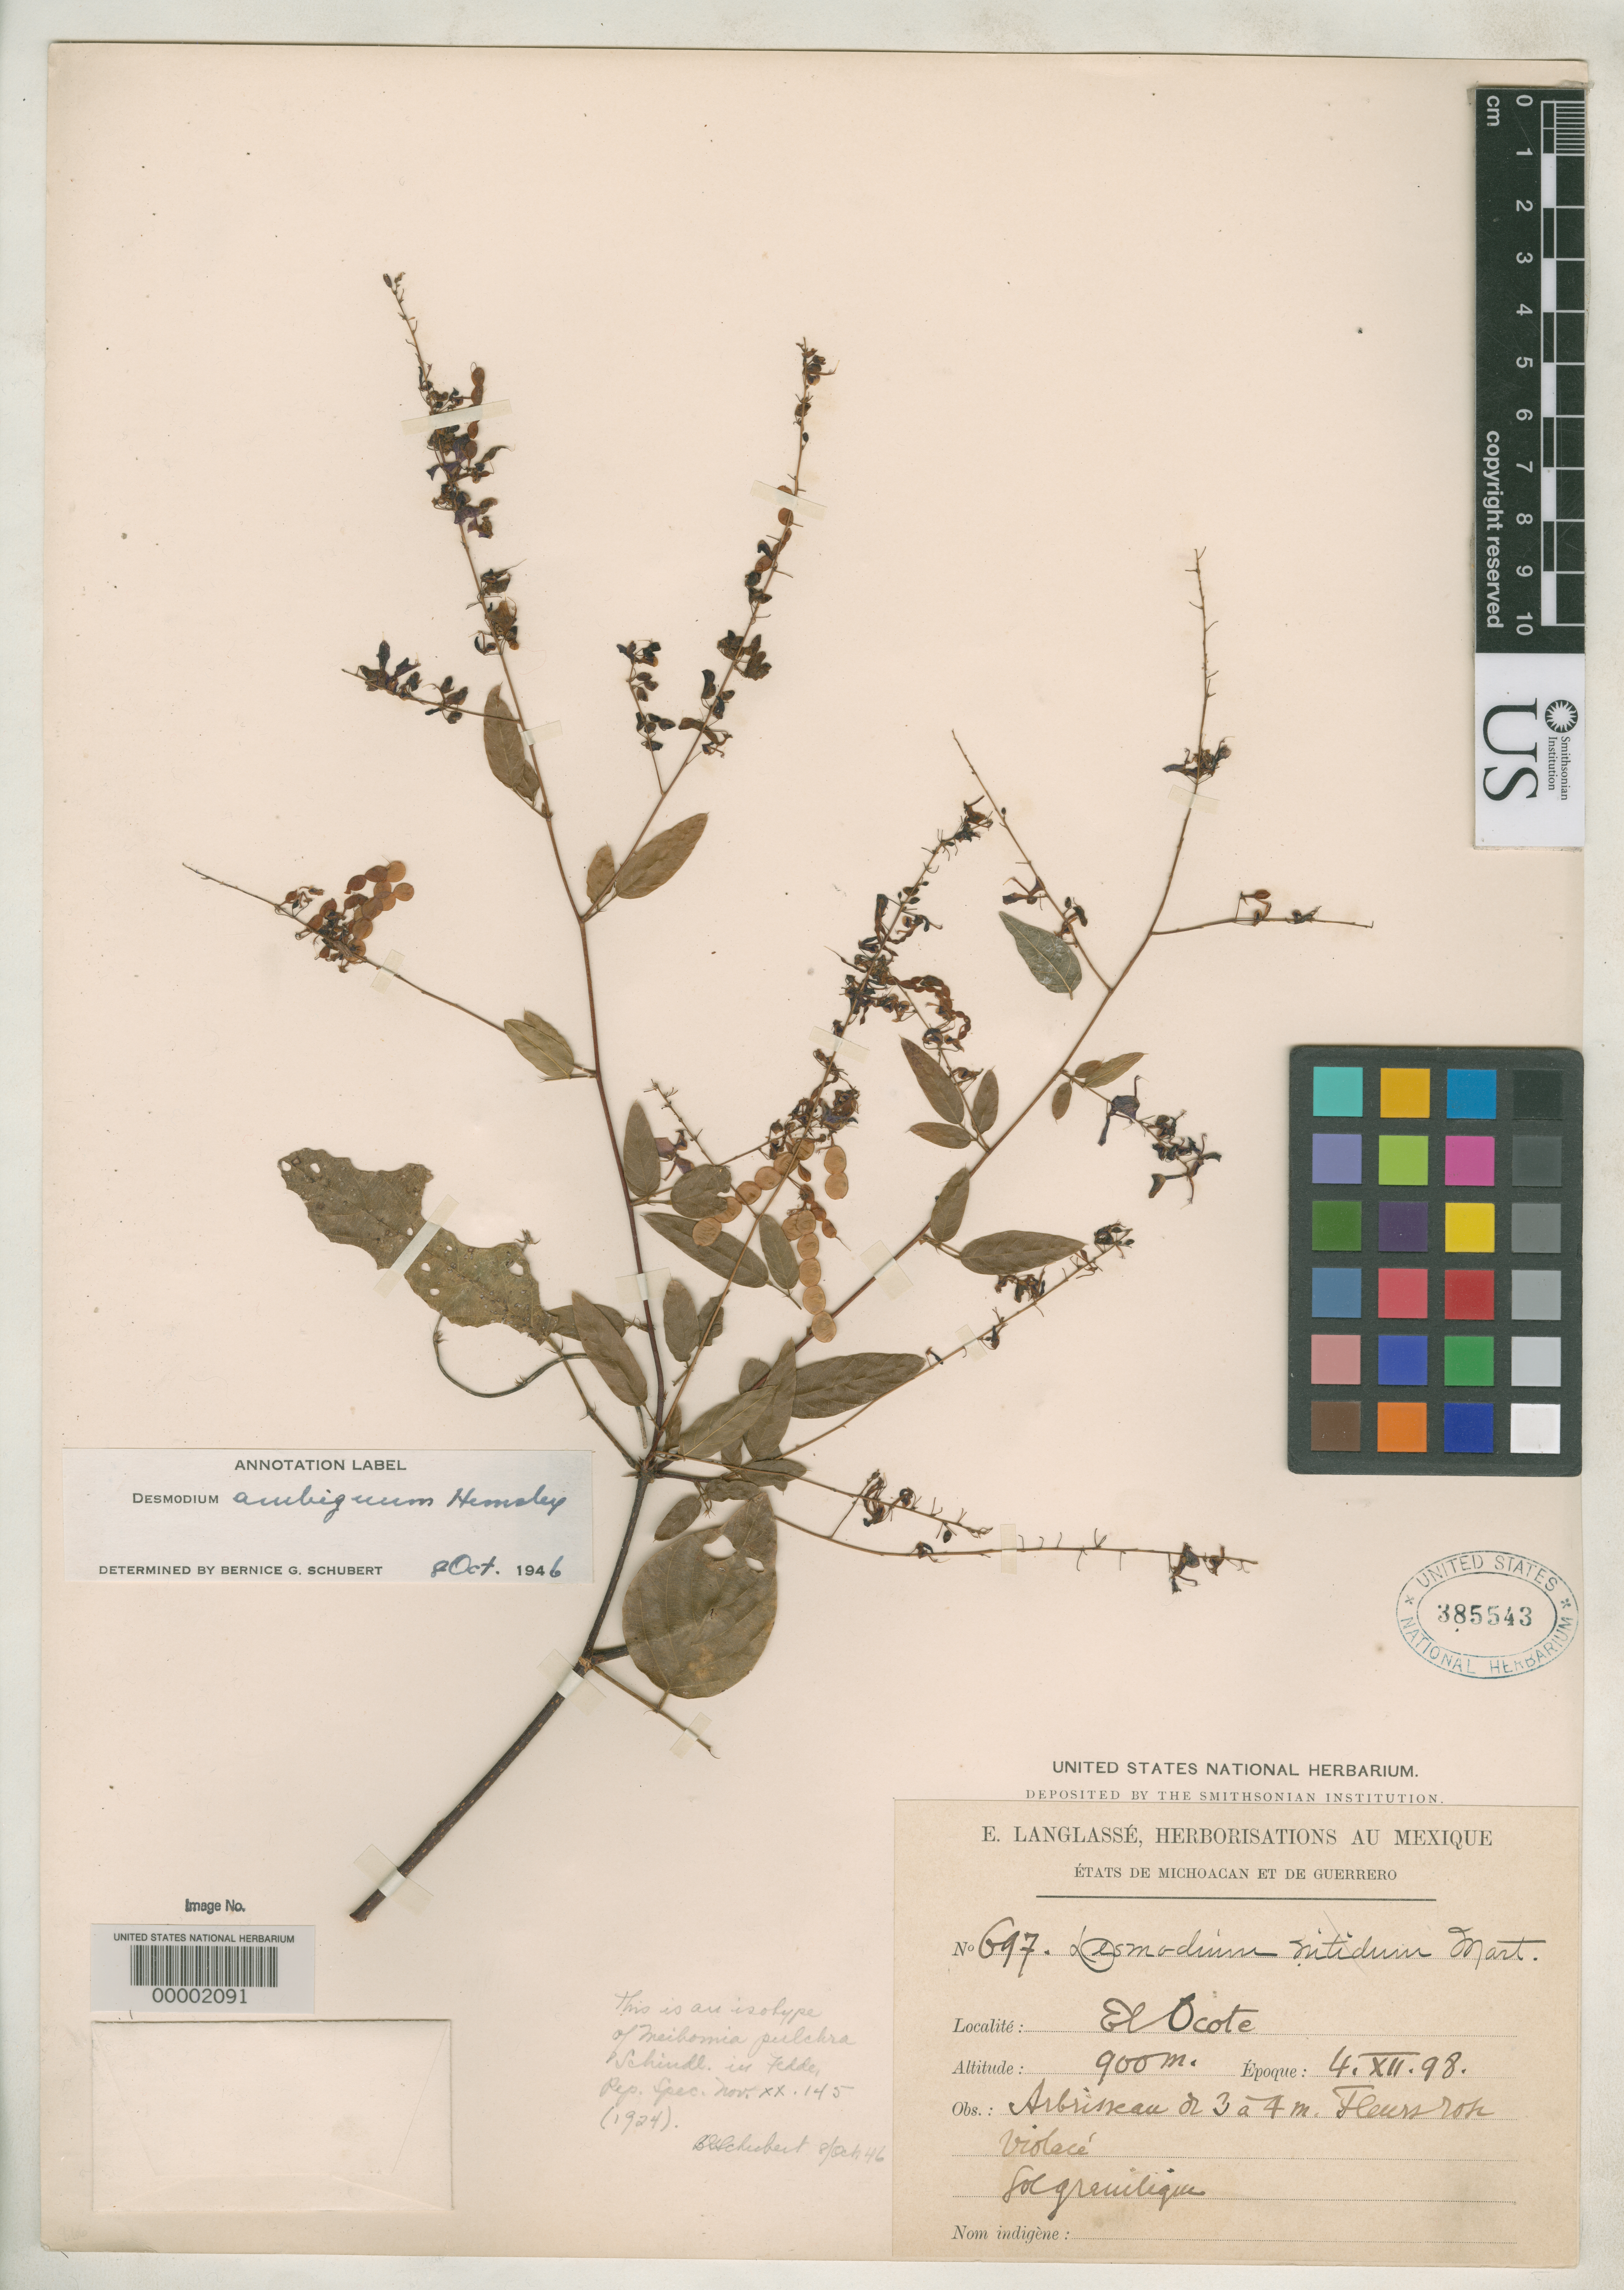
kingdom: Plantae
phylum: Tracheophyta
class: Magnoliopsida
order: Fabales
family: Fabaceae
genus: Meibomia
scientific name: Meibomia pulchra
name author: Schindl.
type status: Isotype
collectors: E. Langlassé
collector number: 697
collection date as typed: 04 Dec 1898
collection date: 1898-12-04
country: Mexico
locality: E of Monserrat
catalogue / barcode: US 385543